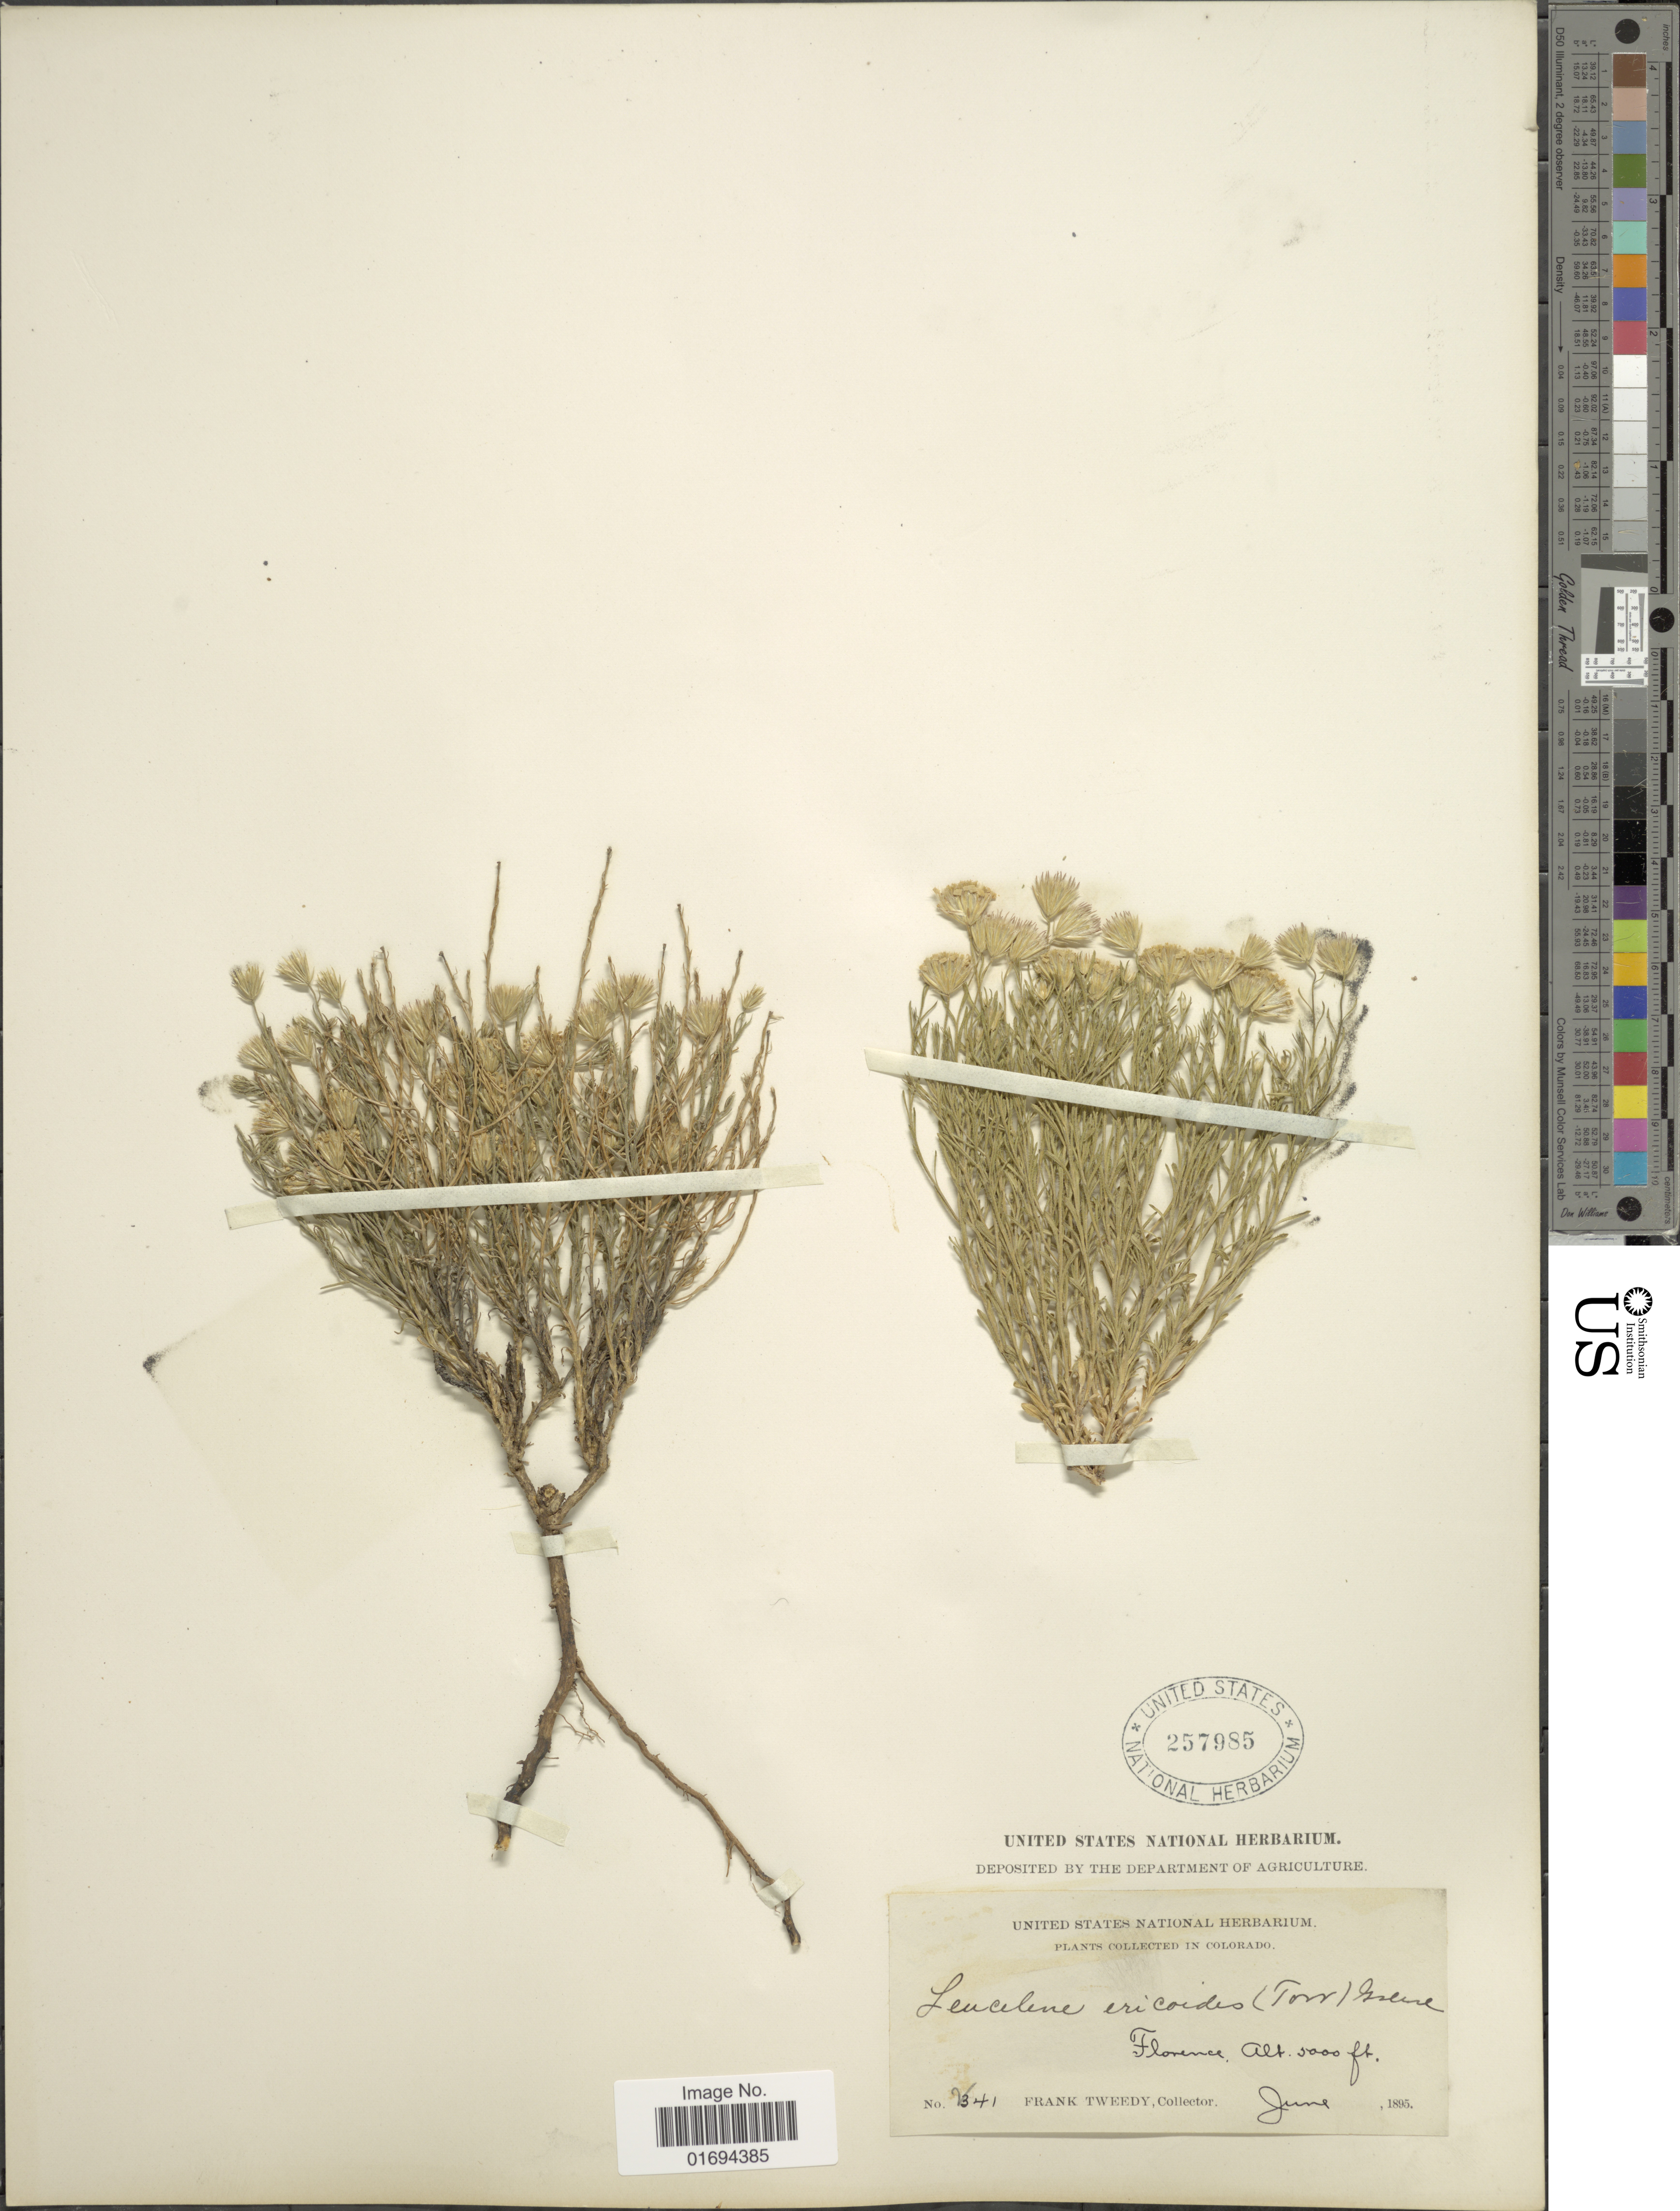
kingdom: Plantae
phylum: Tracheophyta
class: Magnoliopsida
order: Asterales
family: Asteraceae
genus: Chaetopappa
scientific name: Chaetopappa ericoides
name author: (Torr.) G.L. Nesom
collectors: F. Tweedy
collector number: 341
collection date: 1895-06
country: United States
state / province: Colorado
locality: Florence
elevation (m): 1524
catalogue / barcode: US 257985